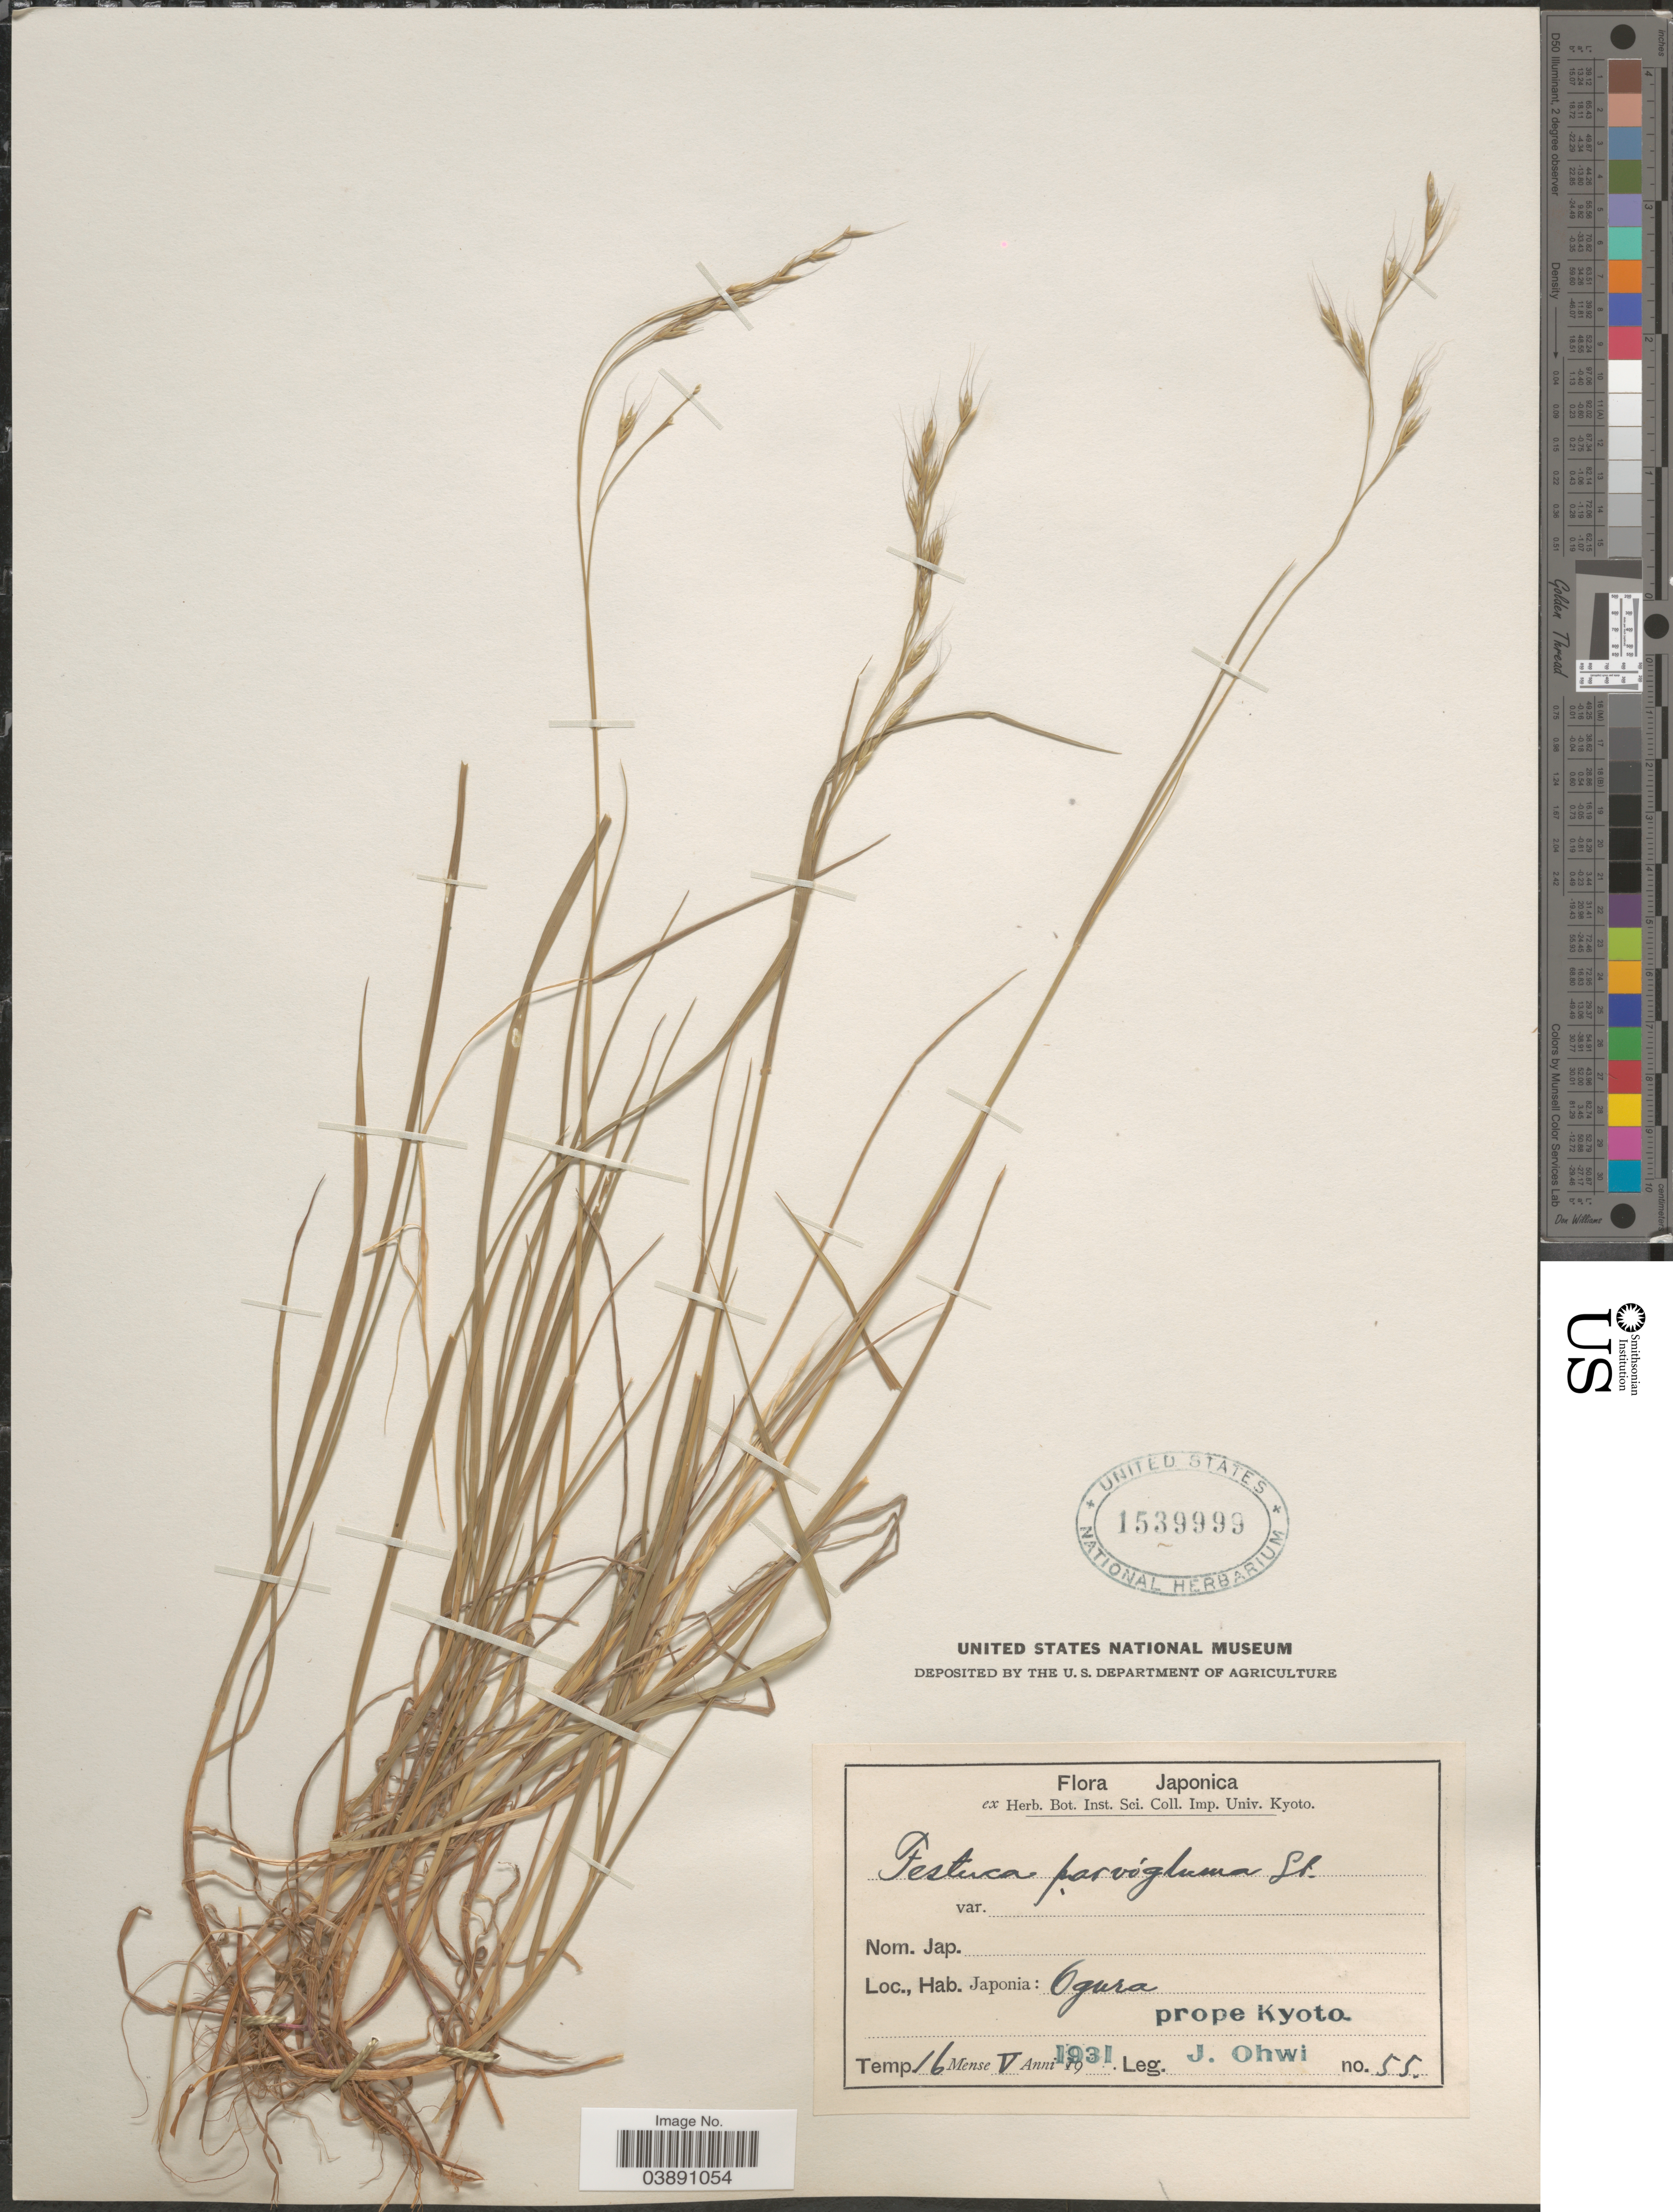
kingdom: Plantae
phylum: Tracheophyta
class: Liliopsida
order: Poales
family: Poaceae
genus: Festuca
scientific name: Festuca parvigluma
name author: Steud.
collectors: J. Ohwi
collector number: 55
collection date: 1931-05-16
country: Japan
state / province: Kyoto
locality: Japonia: Ogura. Prope Kyoto.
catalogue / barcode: US 1539999